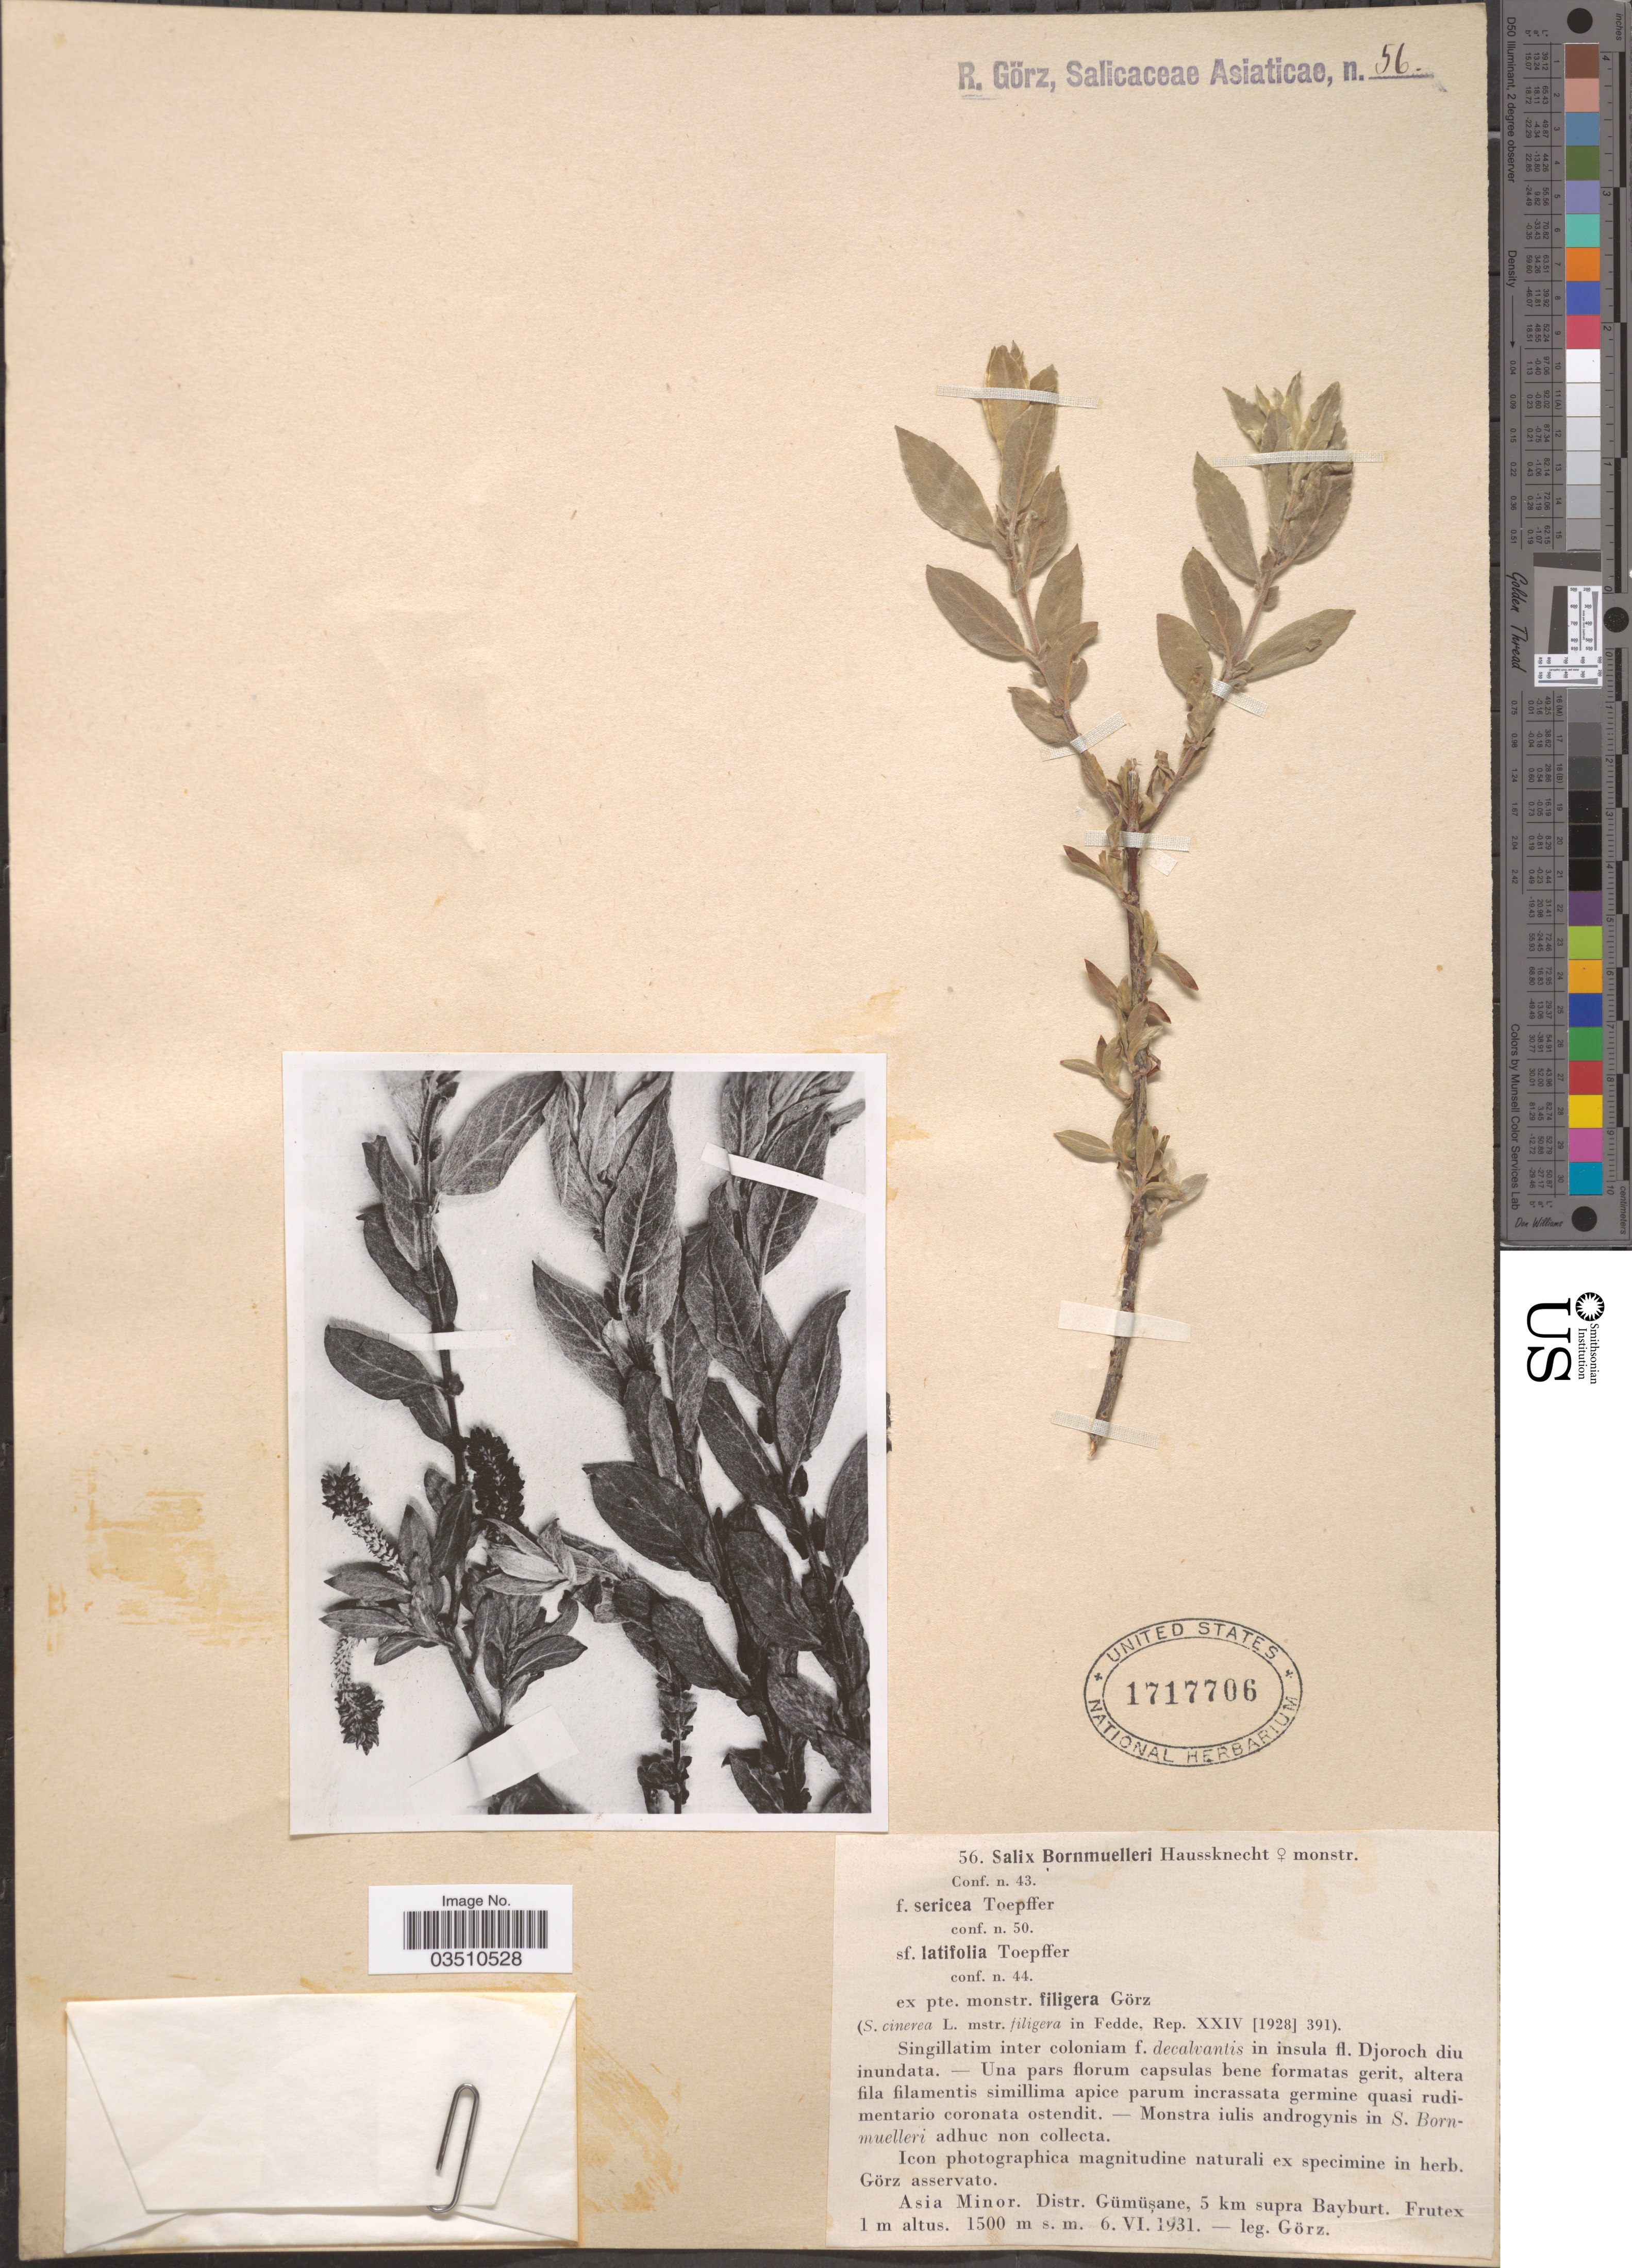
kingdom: Plantae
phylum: Tracheophyta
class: Magnoliopsida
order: Malpighiales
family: Salicaceae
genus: Salix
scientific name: Salix bornmuelleri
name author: Hausskn.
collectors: Gorz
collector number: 56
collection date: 1931-06-06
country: Turkey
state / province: Gumushane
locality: Asia Minor. Distr. Gümüşane, 5 km supra Bayburt.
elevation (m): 1500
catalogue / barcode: US 1717706